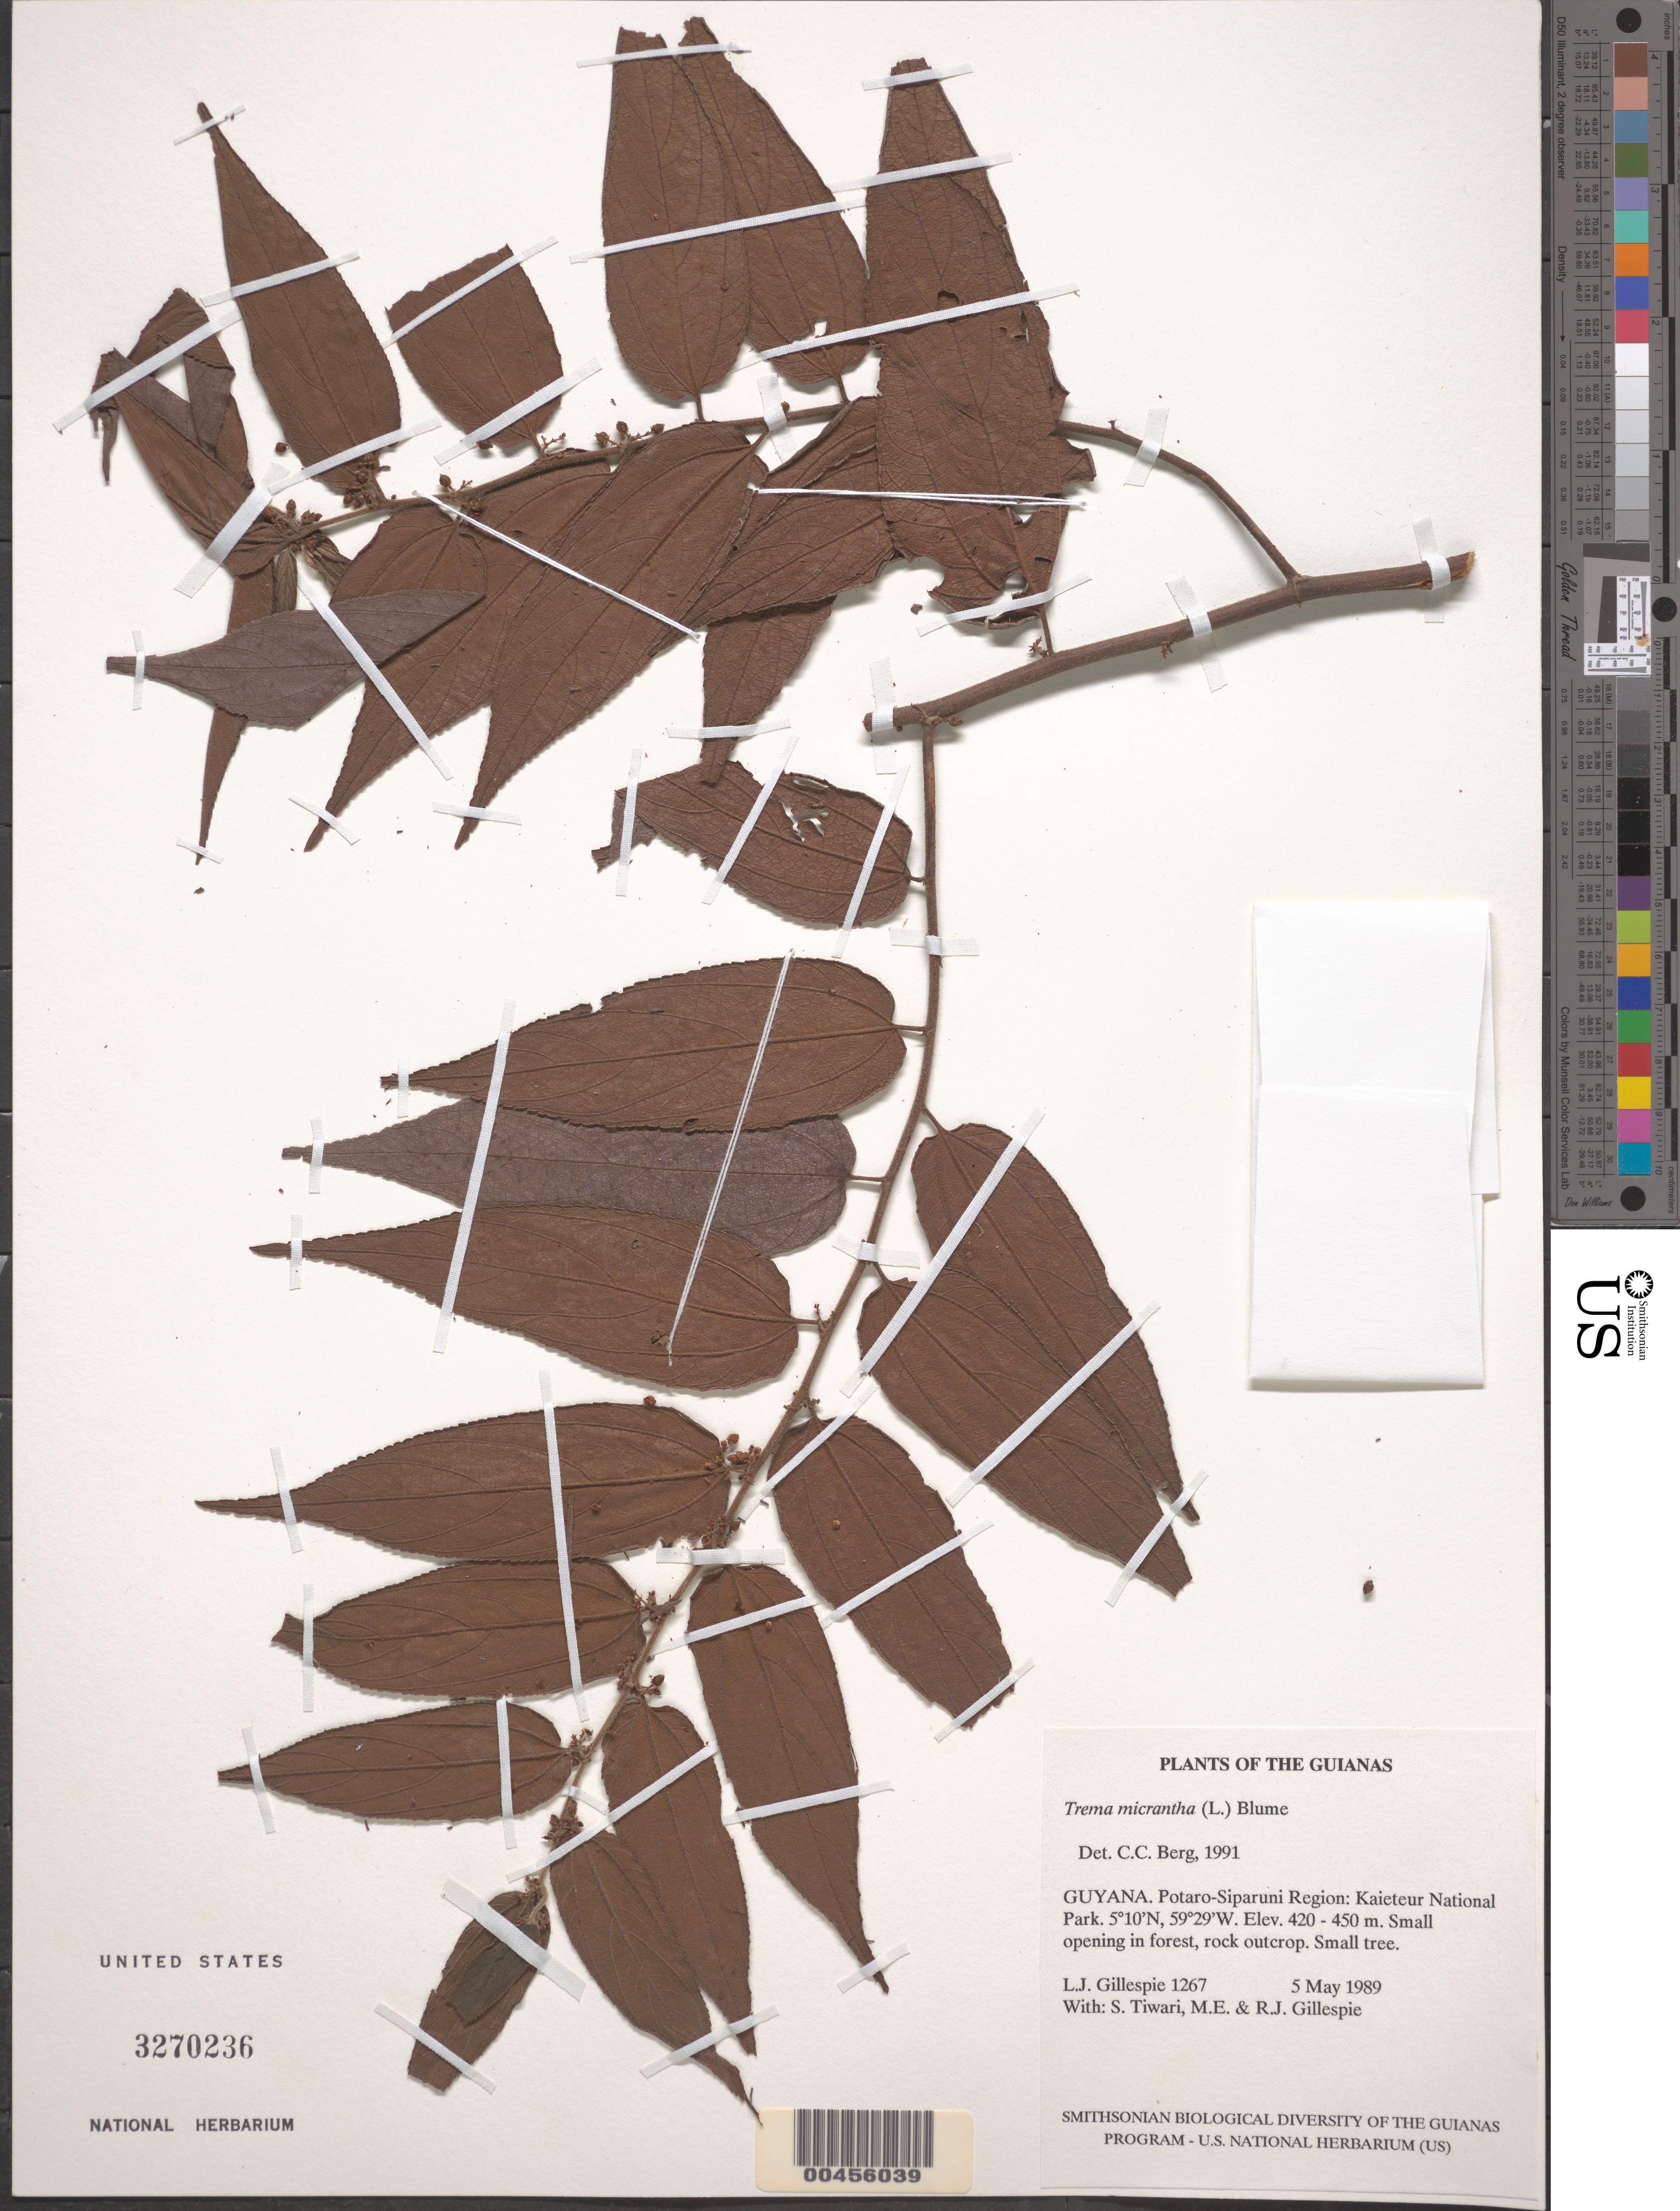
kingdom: Plantae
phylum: Tracheophyta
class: Magnoliopsida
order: Rosales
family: Cannabaceae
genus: Trema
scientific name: Trema micranthum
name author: (L.) Blume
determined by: Berg, C. C.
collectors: L. J. Gillespie, S. Tiwari, M. Gillespie & R. Gillespie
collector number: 1267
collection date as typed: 5 May 1989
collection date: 1989-05-05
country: Guyana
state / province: Potaro-Siparuni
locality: Kaieteur National Park, S of guest house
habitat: Small opening in forest, rock outcrop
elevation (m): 420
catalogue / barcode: US 3270236